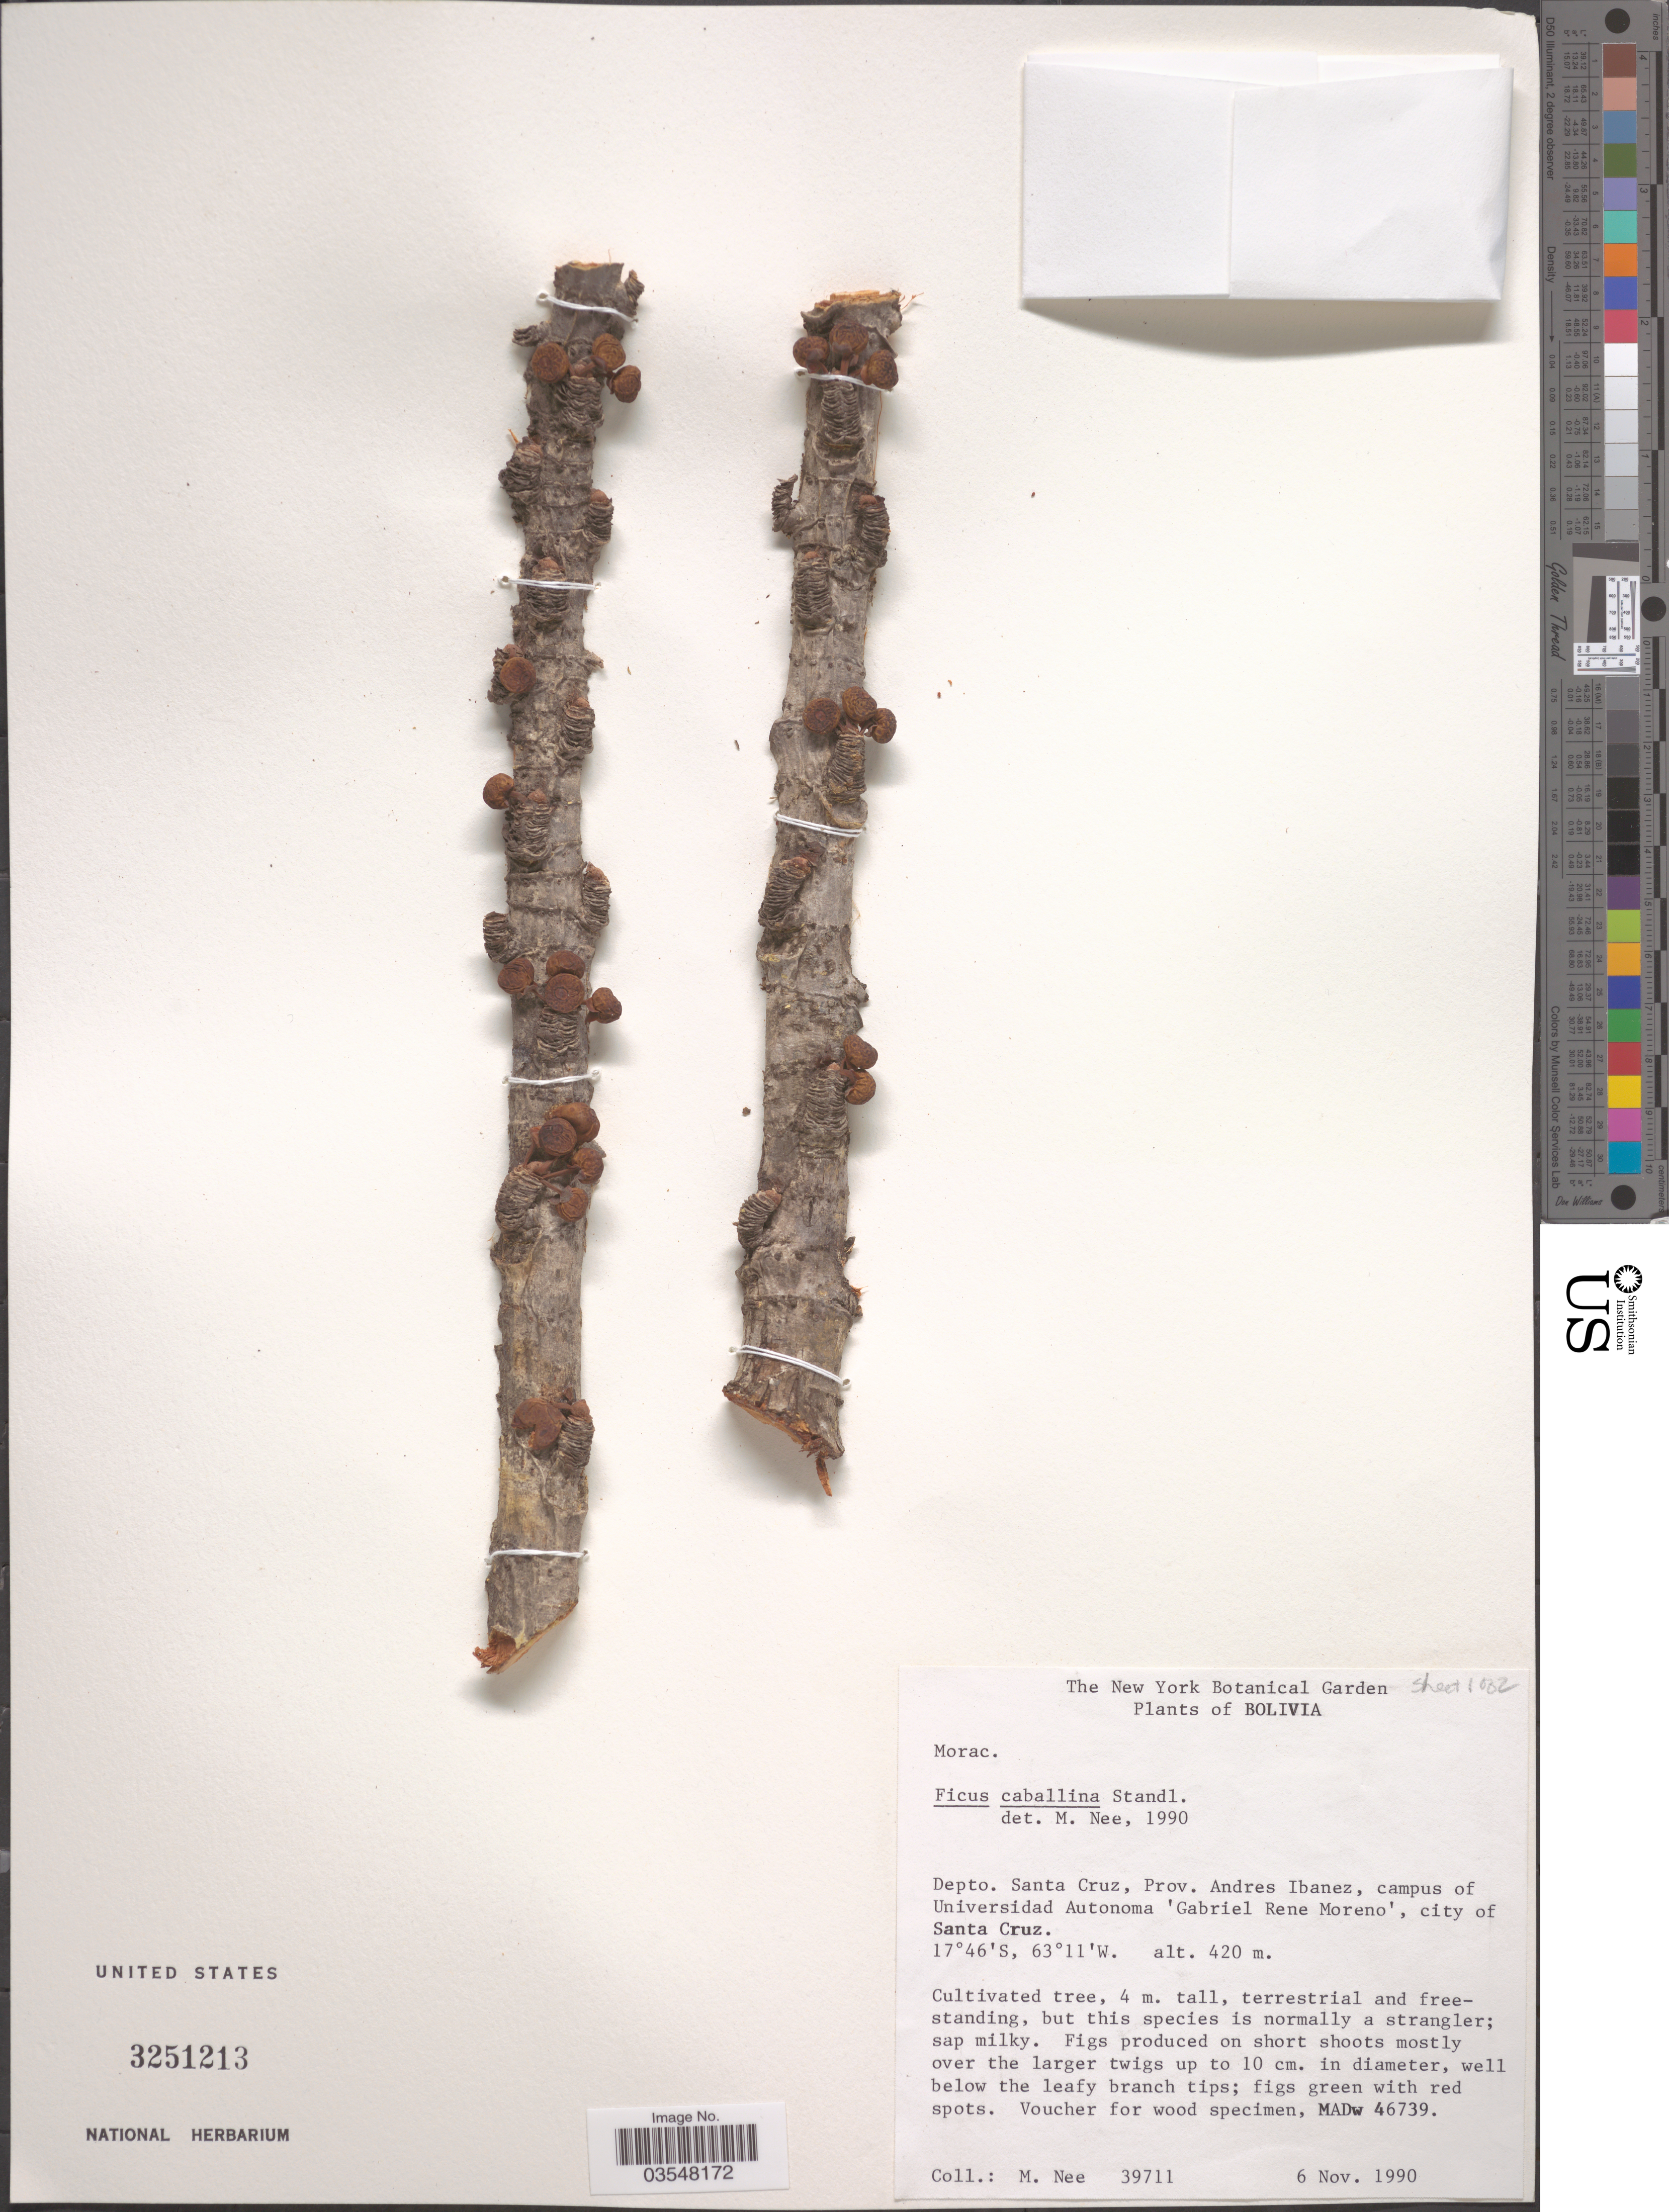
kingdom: Plantae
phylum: Tracheophyta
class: Magnoliopsida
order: Rosales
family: Moraceae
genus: Ficus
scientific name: Ficus caballina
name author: Standl.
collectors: M. Nee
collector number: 39711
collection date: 1990-11-06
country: Bolivia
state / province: Santa Cruz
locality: Depto. Santa Cruz, Prov. Andres Ibanez, campus of Universidad Autonoma 'Gabriel Rene Moreno', city of Santa Cruz.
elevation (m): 420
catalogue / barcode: US 3251213